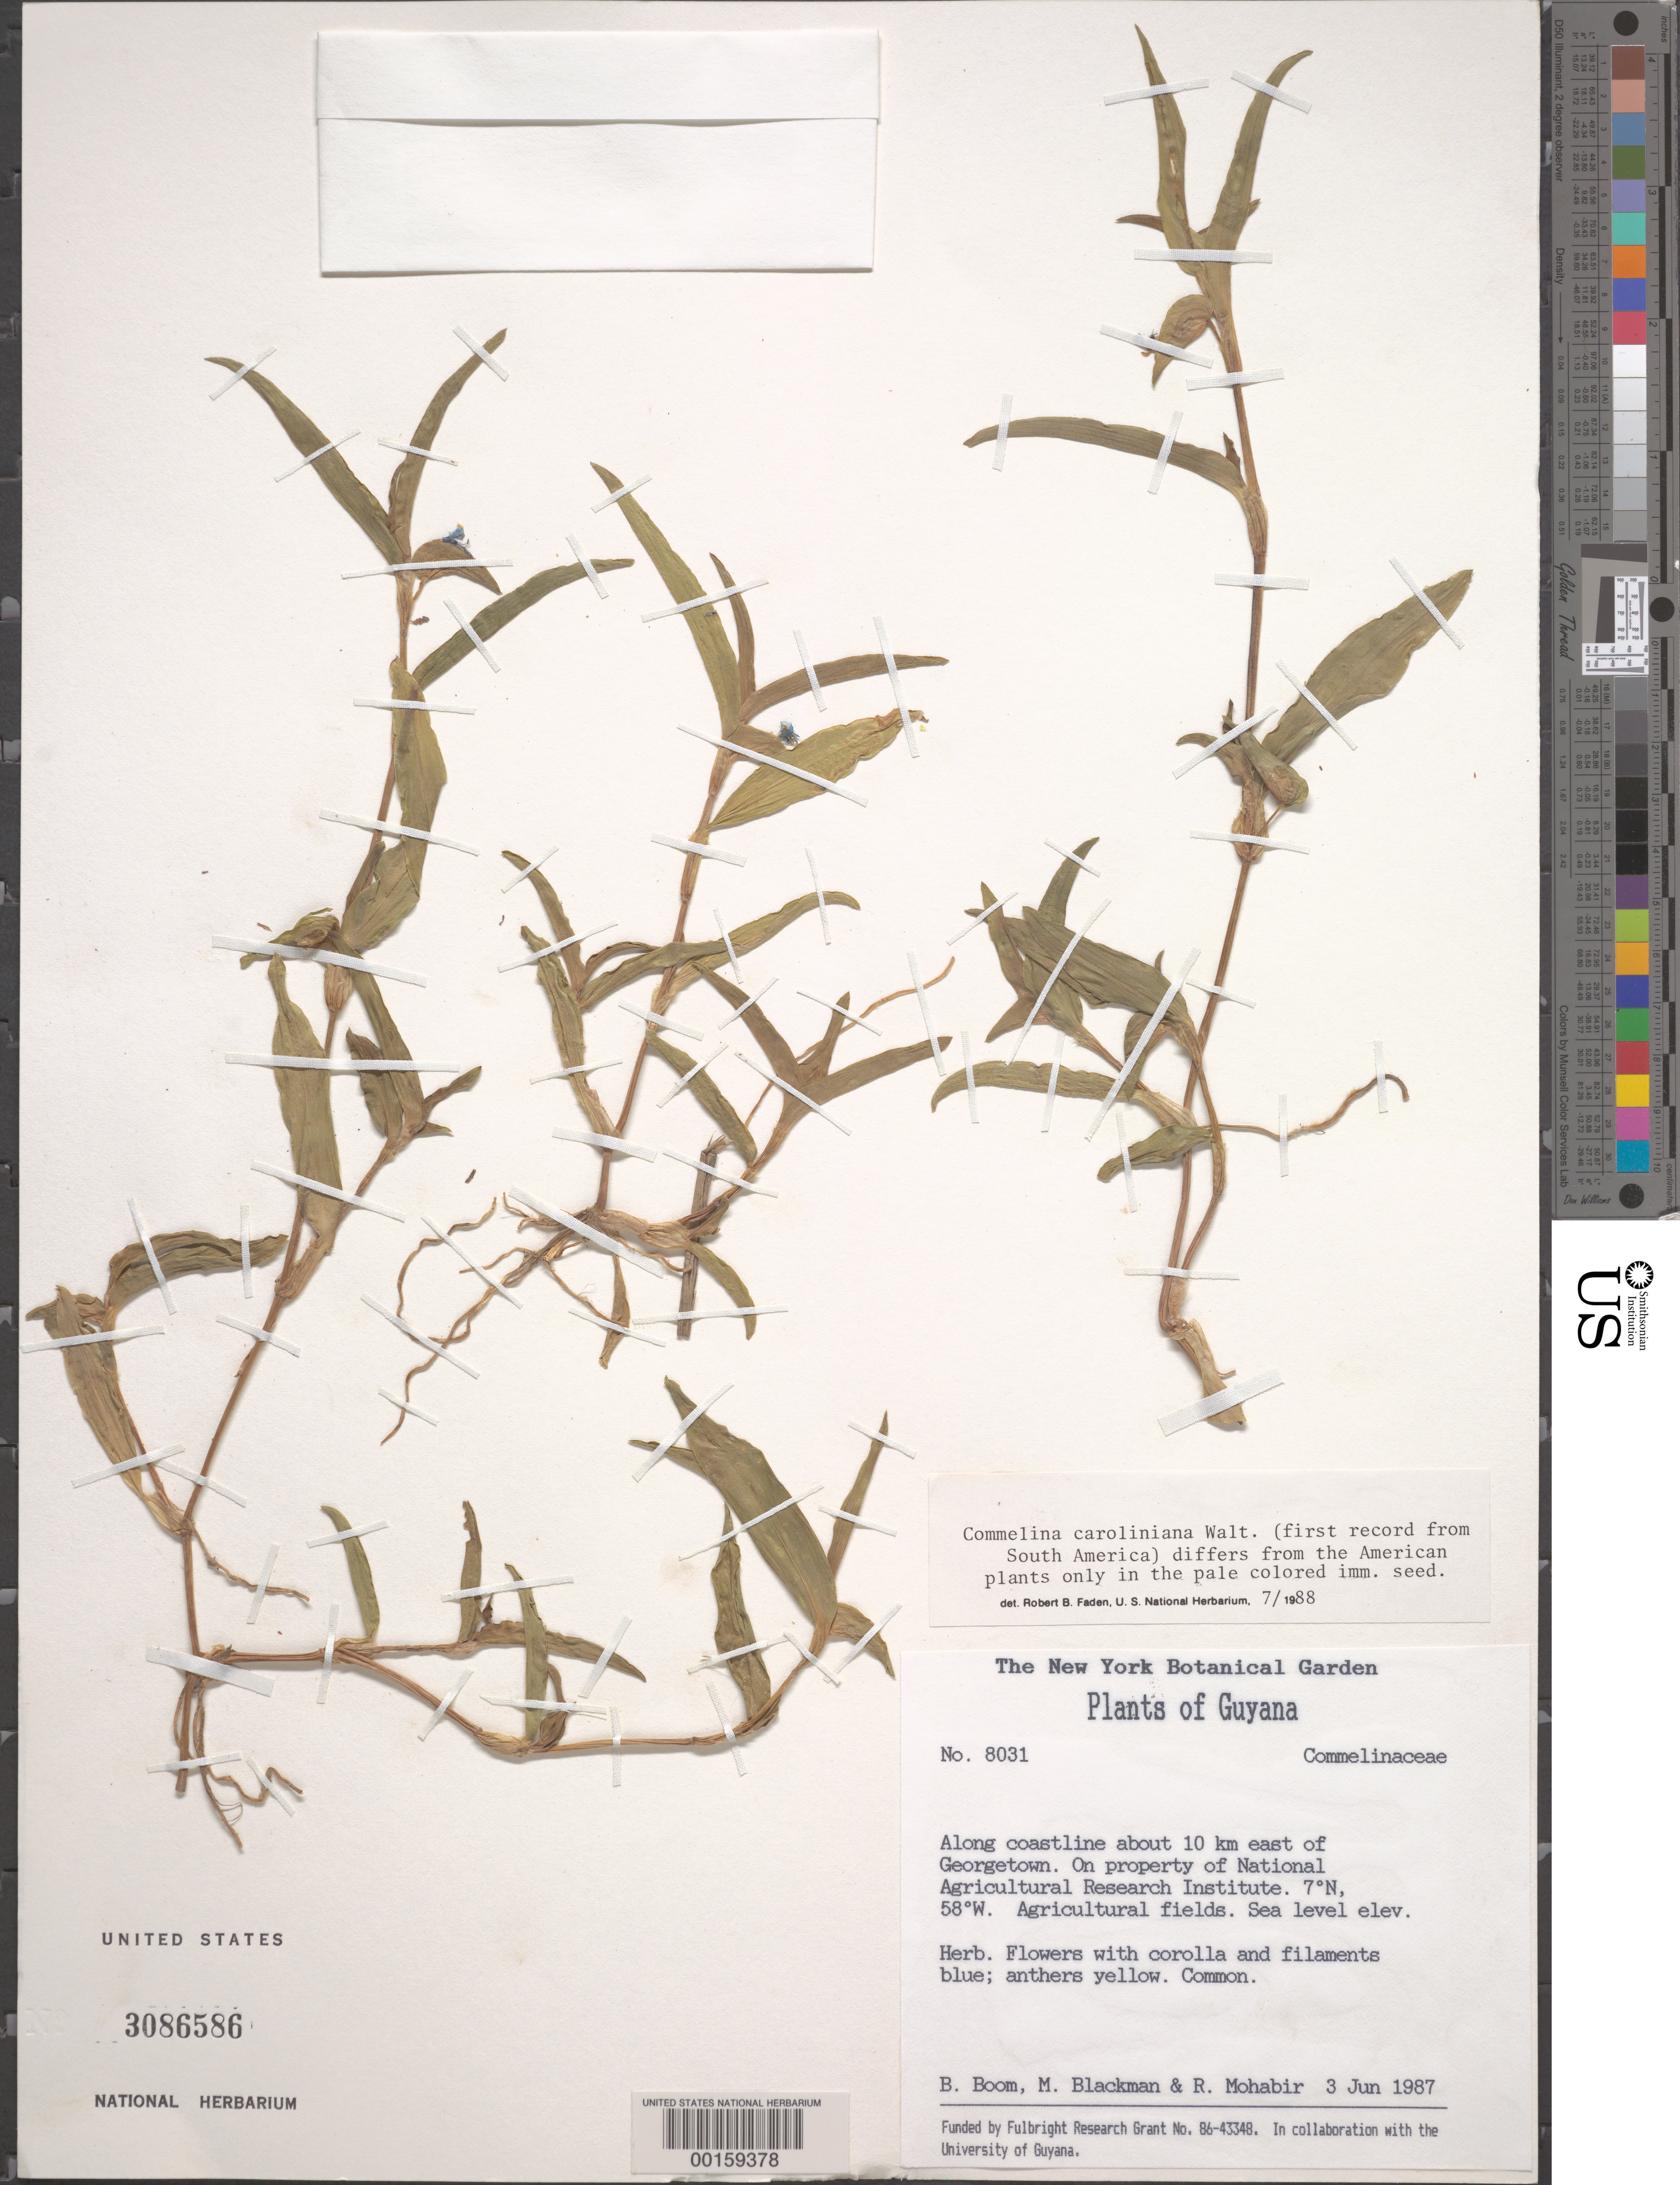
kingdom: Plantae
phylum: Tracheophyta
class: Liliopsida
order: Commelinales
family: Commelinaceae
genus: Commelina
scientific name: Commelina caroliniana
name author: Walter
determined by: Faden, Robert B., (US), Smithsonian Institution - National Museum of Natural History (UNITED STATES)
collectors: B. M. Boom, M. Blackman & R. Mohabir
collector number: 8031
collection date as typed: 03 Jun 1987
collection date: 1987-06-03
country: Guyana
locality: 10 km e of georgetown. national agricultural research institute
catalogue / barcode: US 3086586